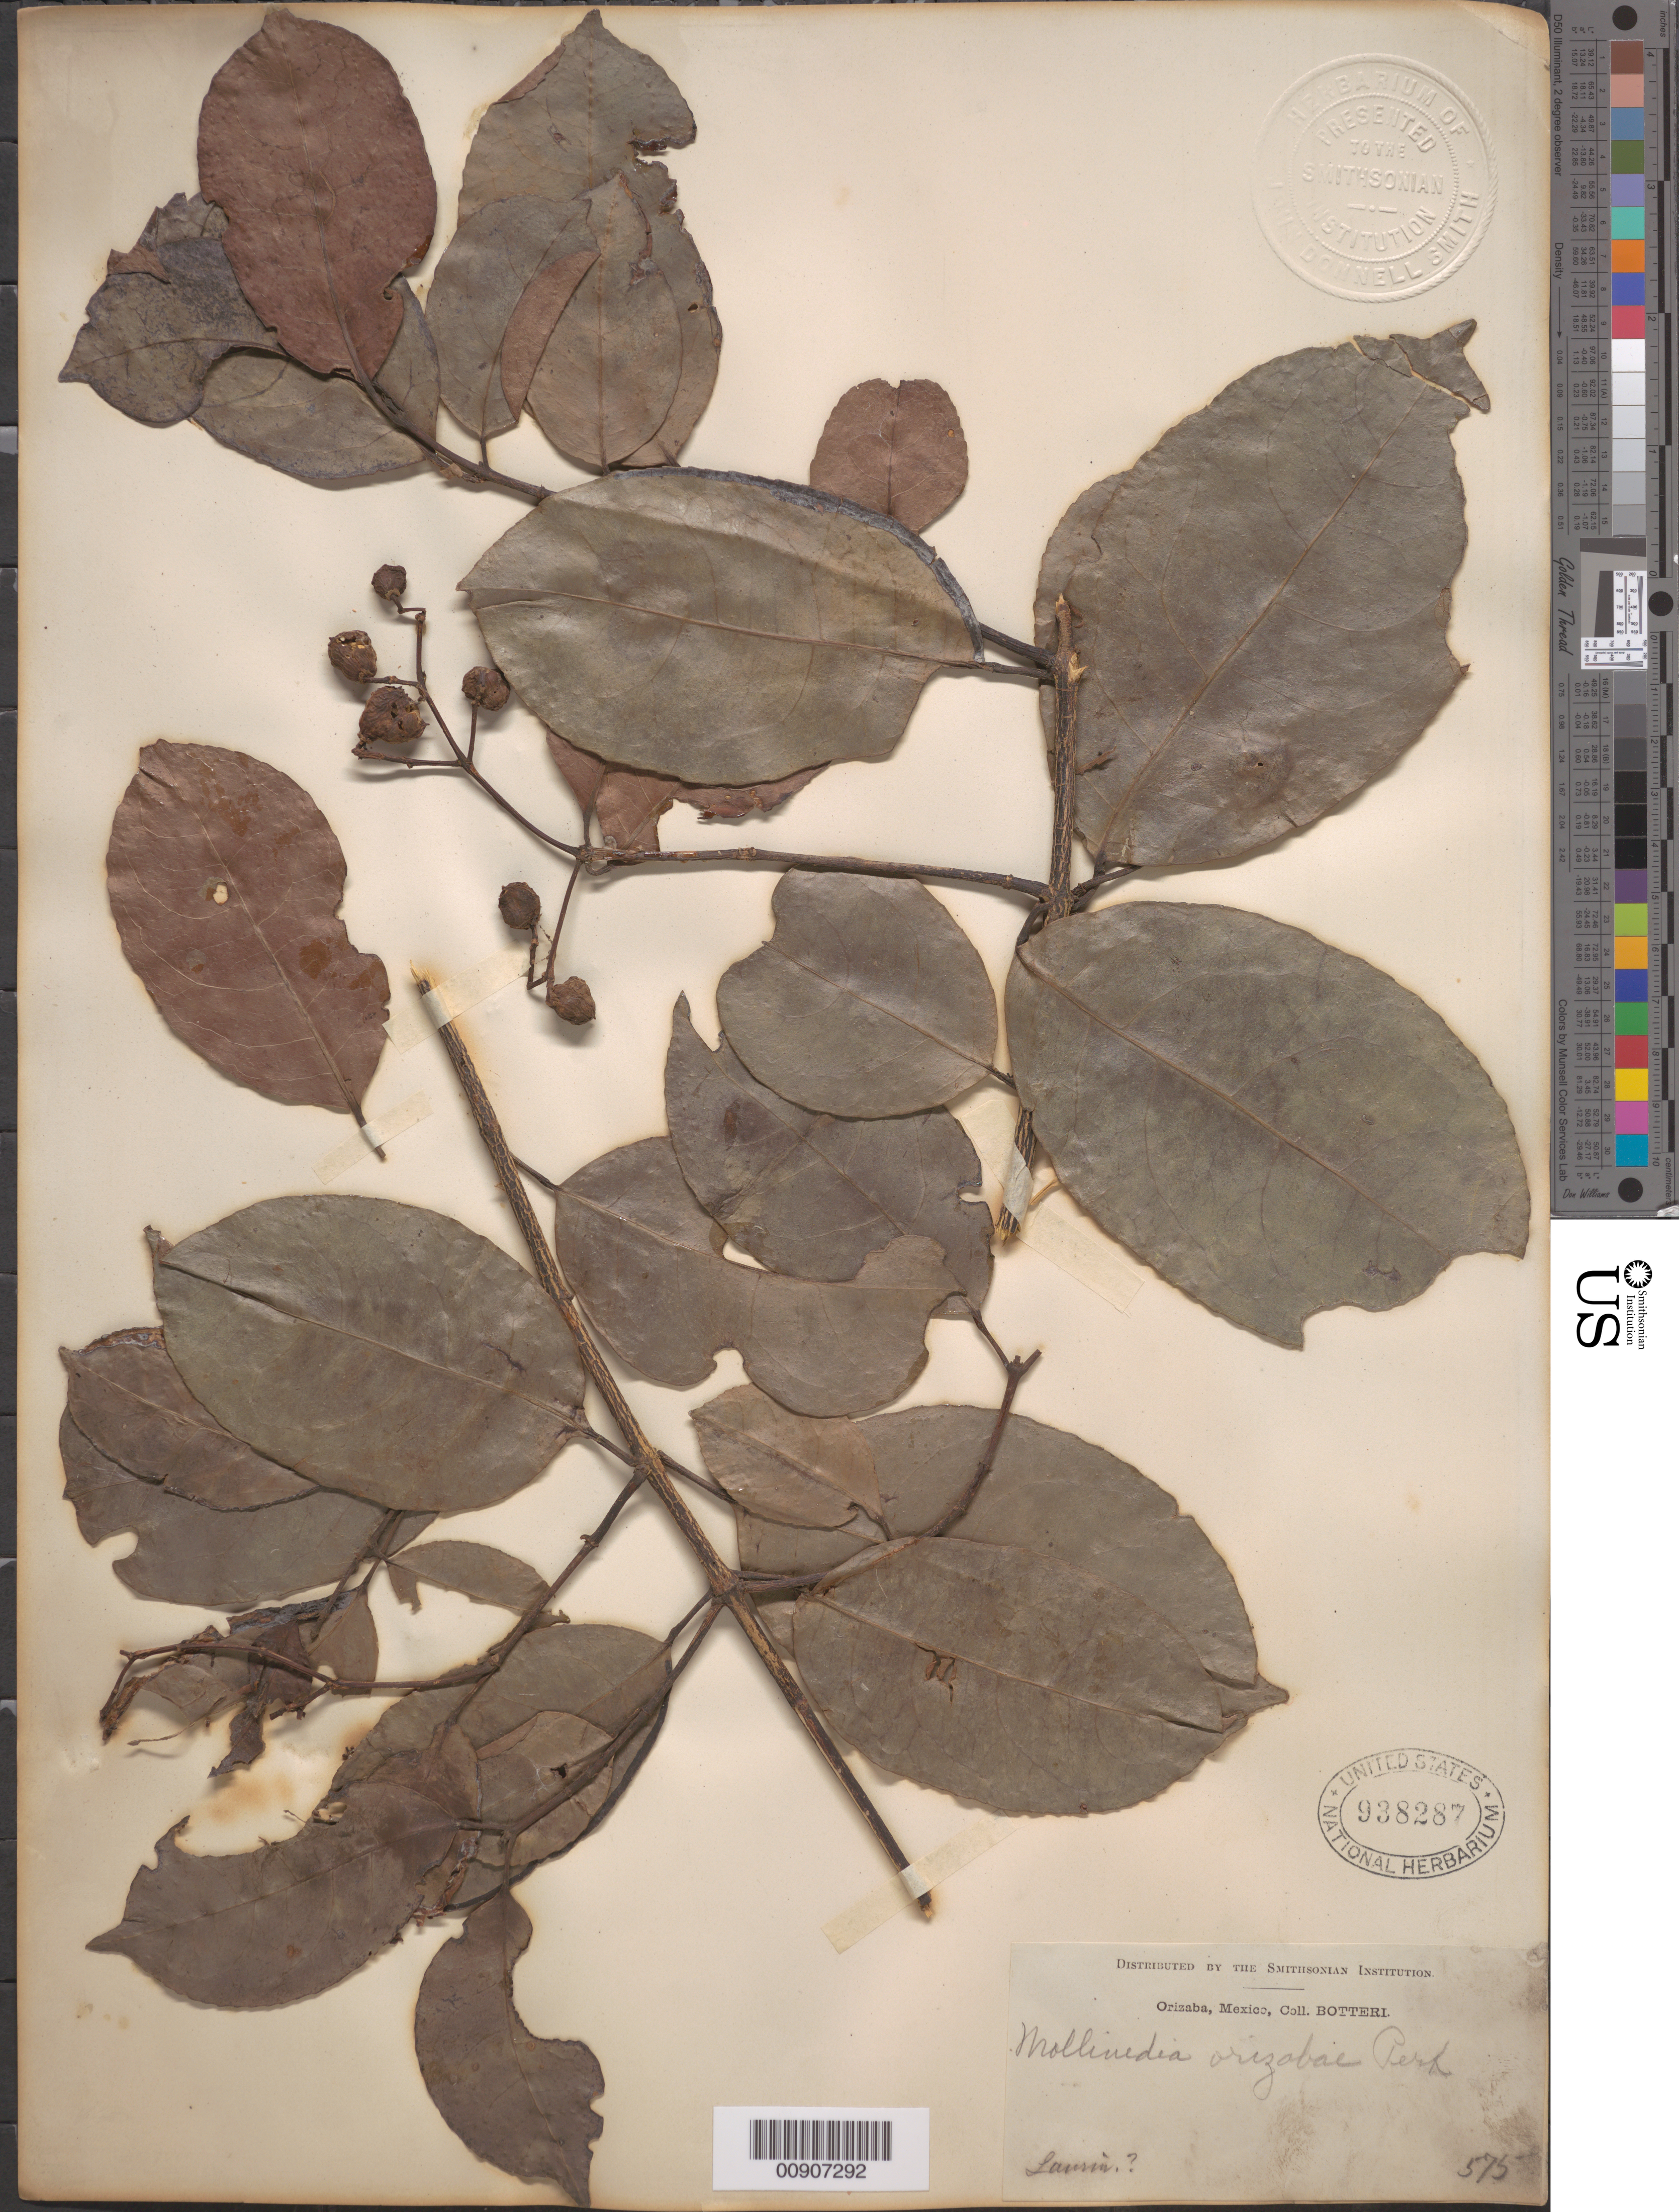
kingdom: Plantae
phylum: Tracheophyta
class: Magnoliopsida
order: Laurales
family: Monimiaceae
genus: Mollinedia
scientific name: Mollinedia orizabae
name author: Perkins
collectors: M. Botteri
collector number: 575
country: Mexico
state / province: Veracruz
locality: Orizaba.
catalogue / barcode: US 938287